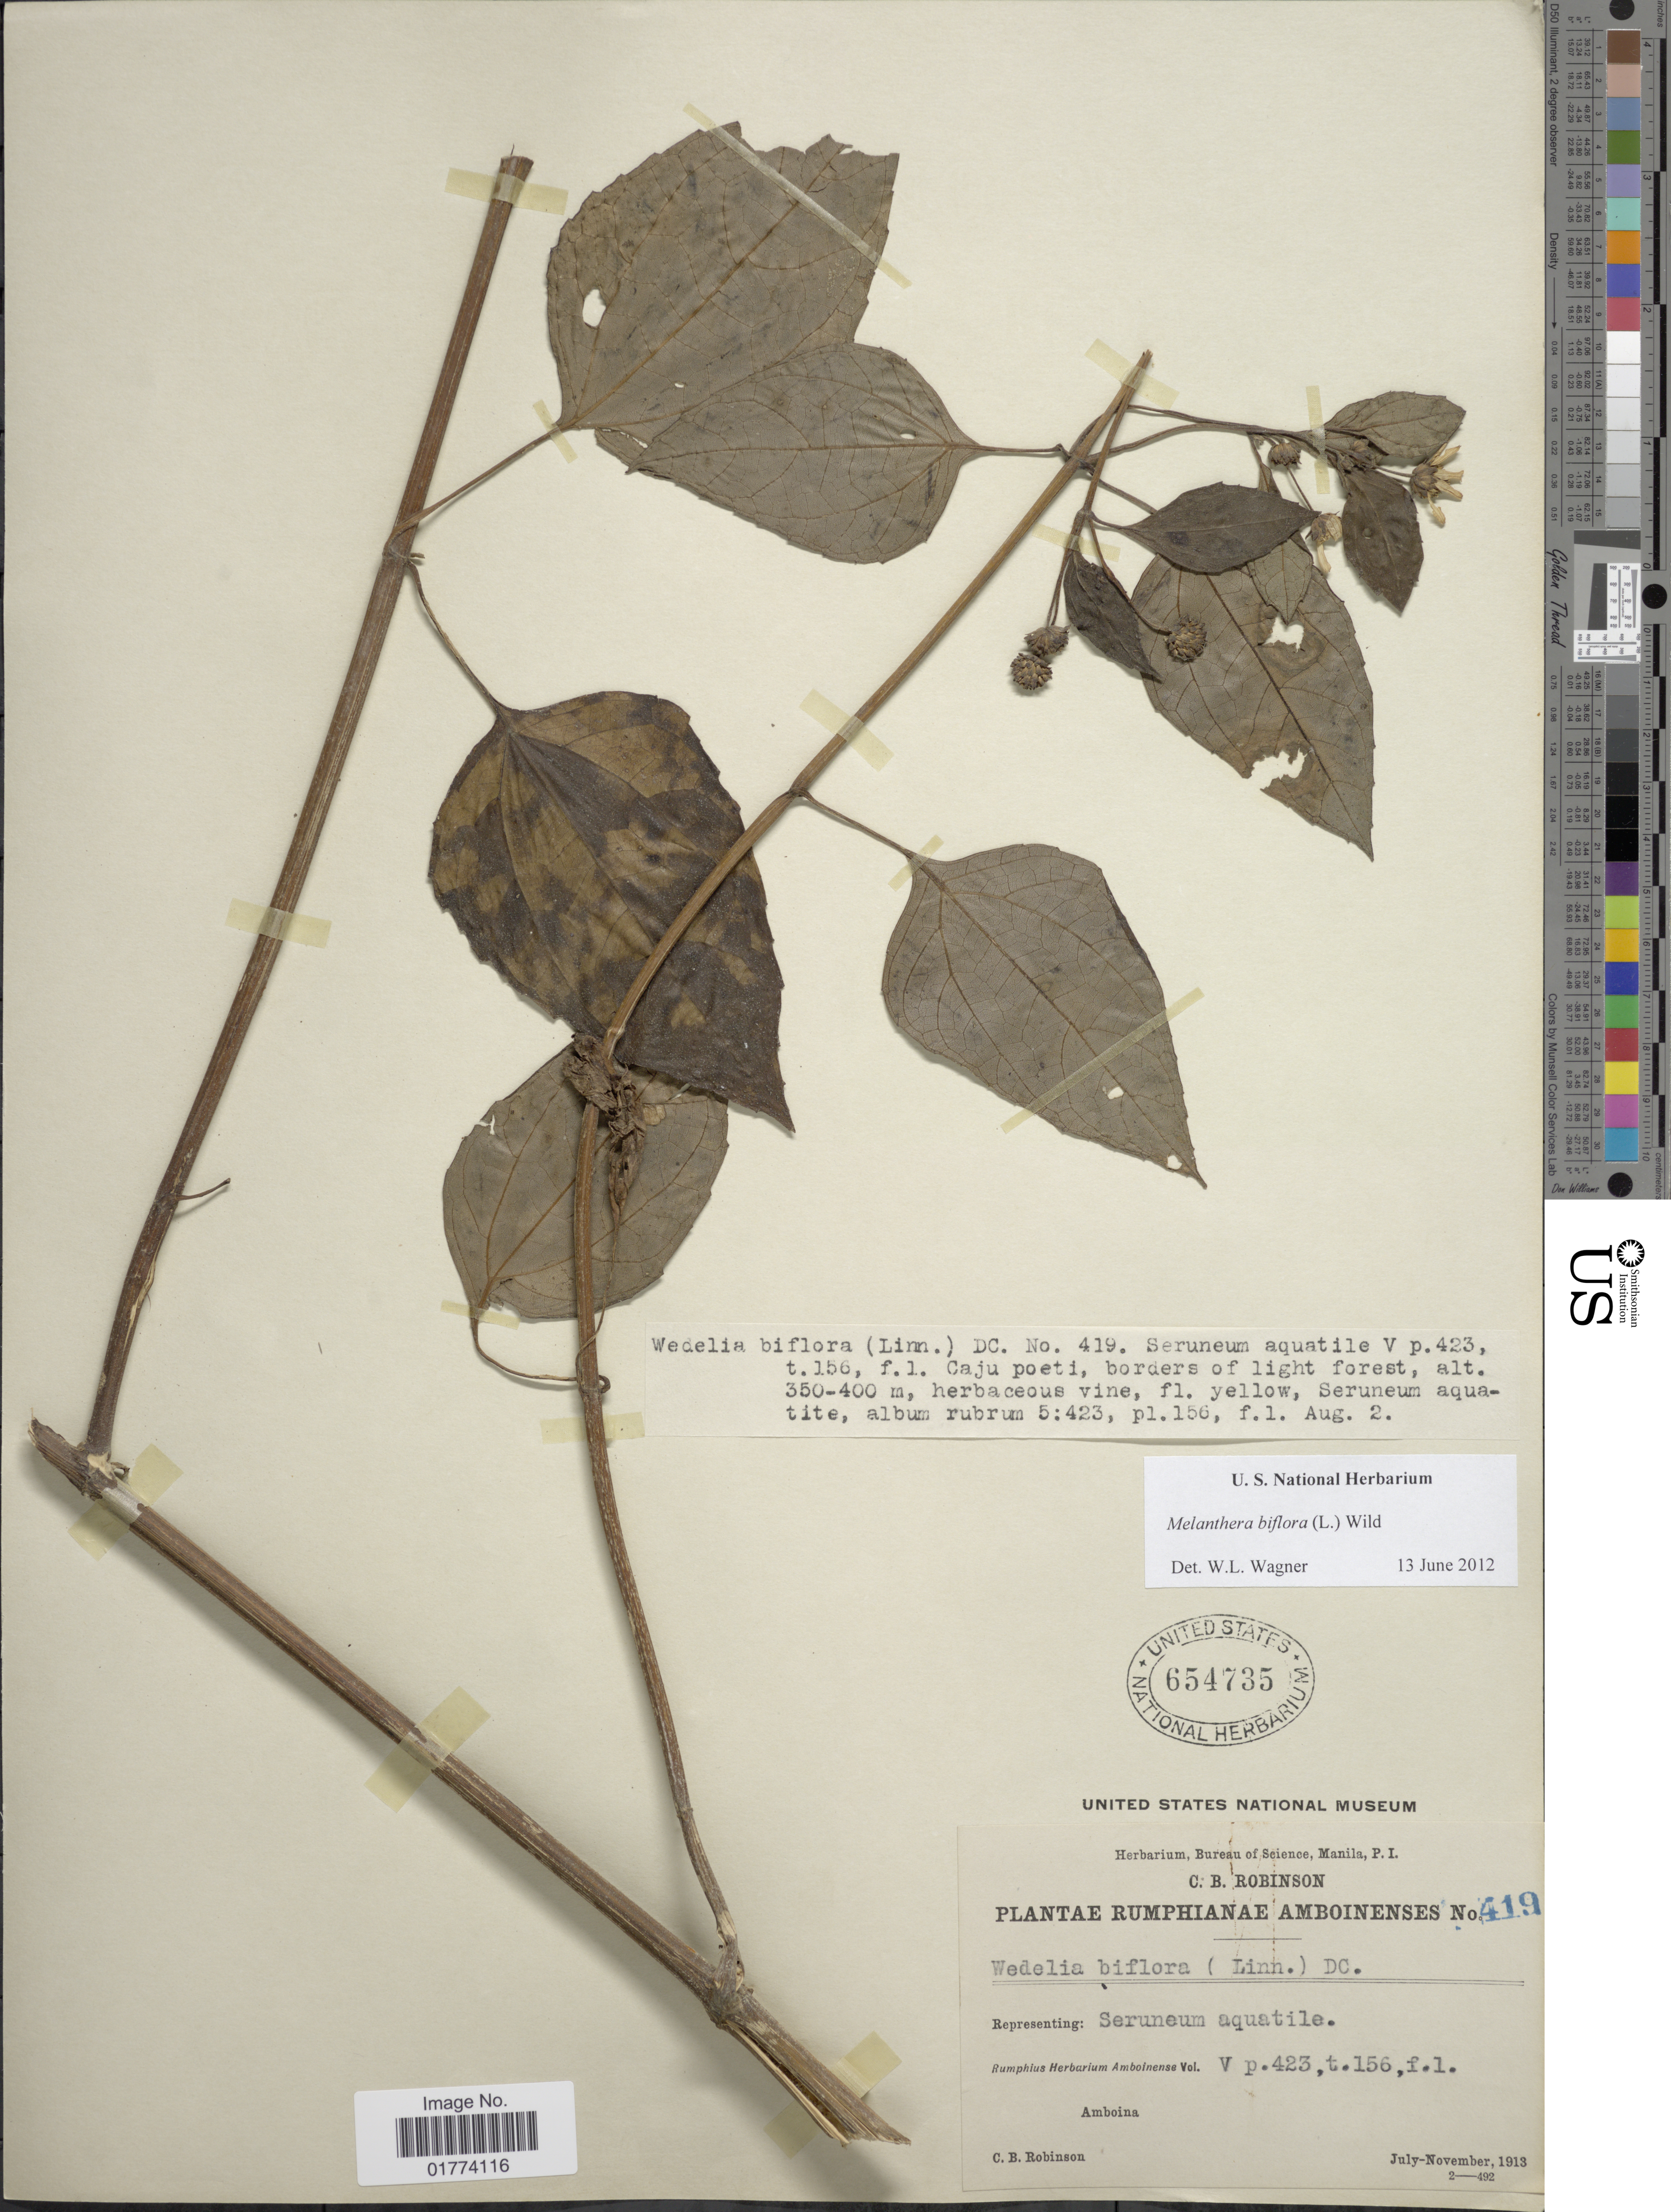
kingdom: Plantae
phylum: Tracheophyta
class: Magnoliopsida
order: Asterales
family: Asteraceae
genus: Wollastonia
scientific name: Wollastonia biflora var. biflora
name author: (L.) DC.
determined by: Wagner, W. L., (BOT), Smithsonian Institution - National Museum of Natural History (UNITED STATES)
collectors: C. Brobinson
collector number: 419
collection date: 1913-08-02/1913-11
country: Indonesia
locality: Rumphianae Amboinenses, Amboina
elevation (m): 350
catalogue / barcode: US 654735